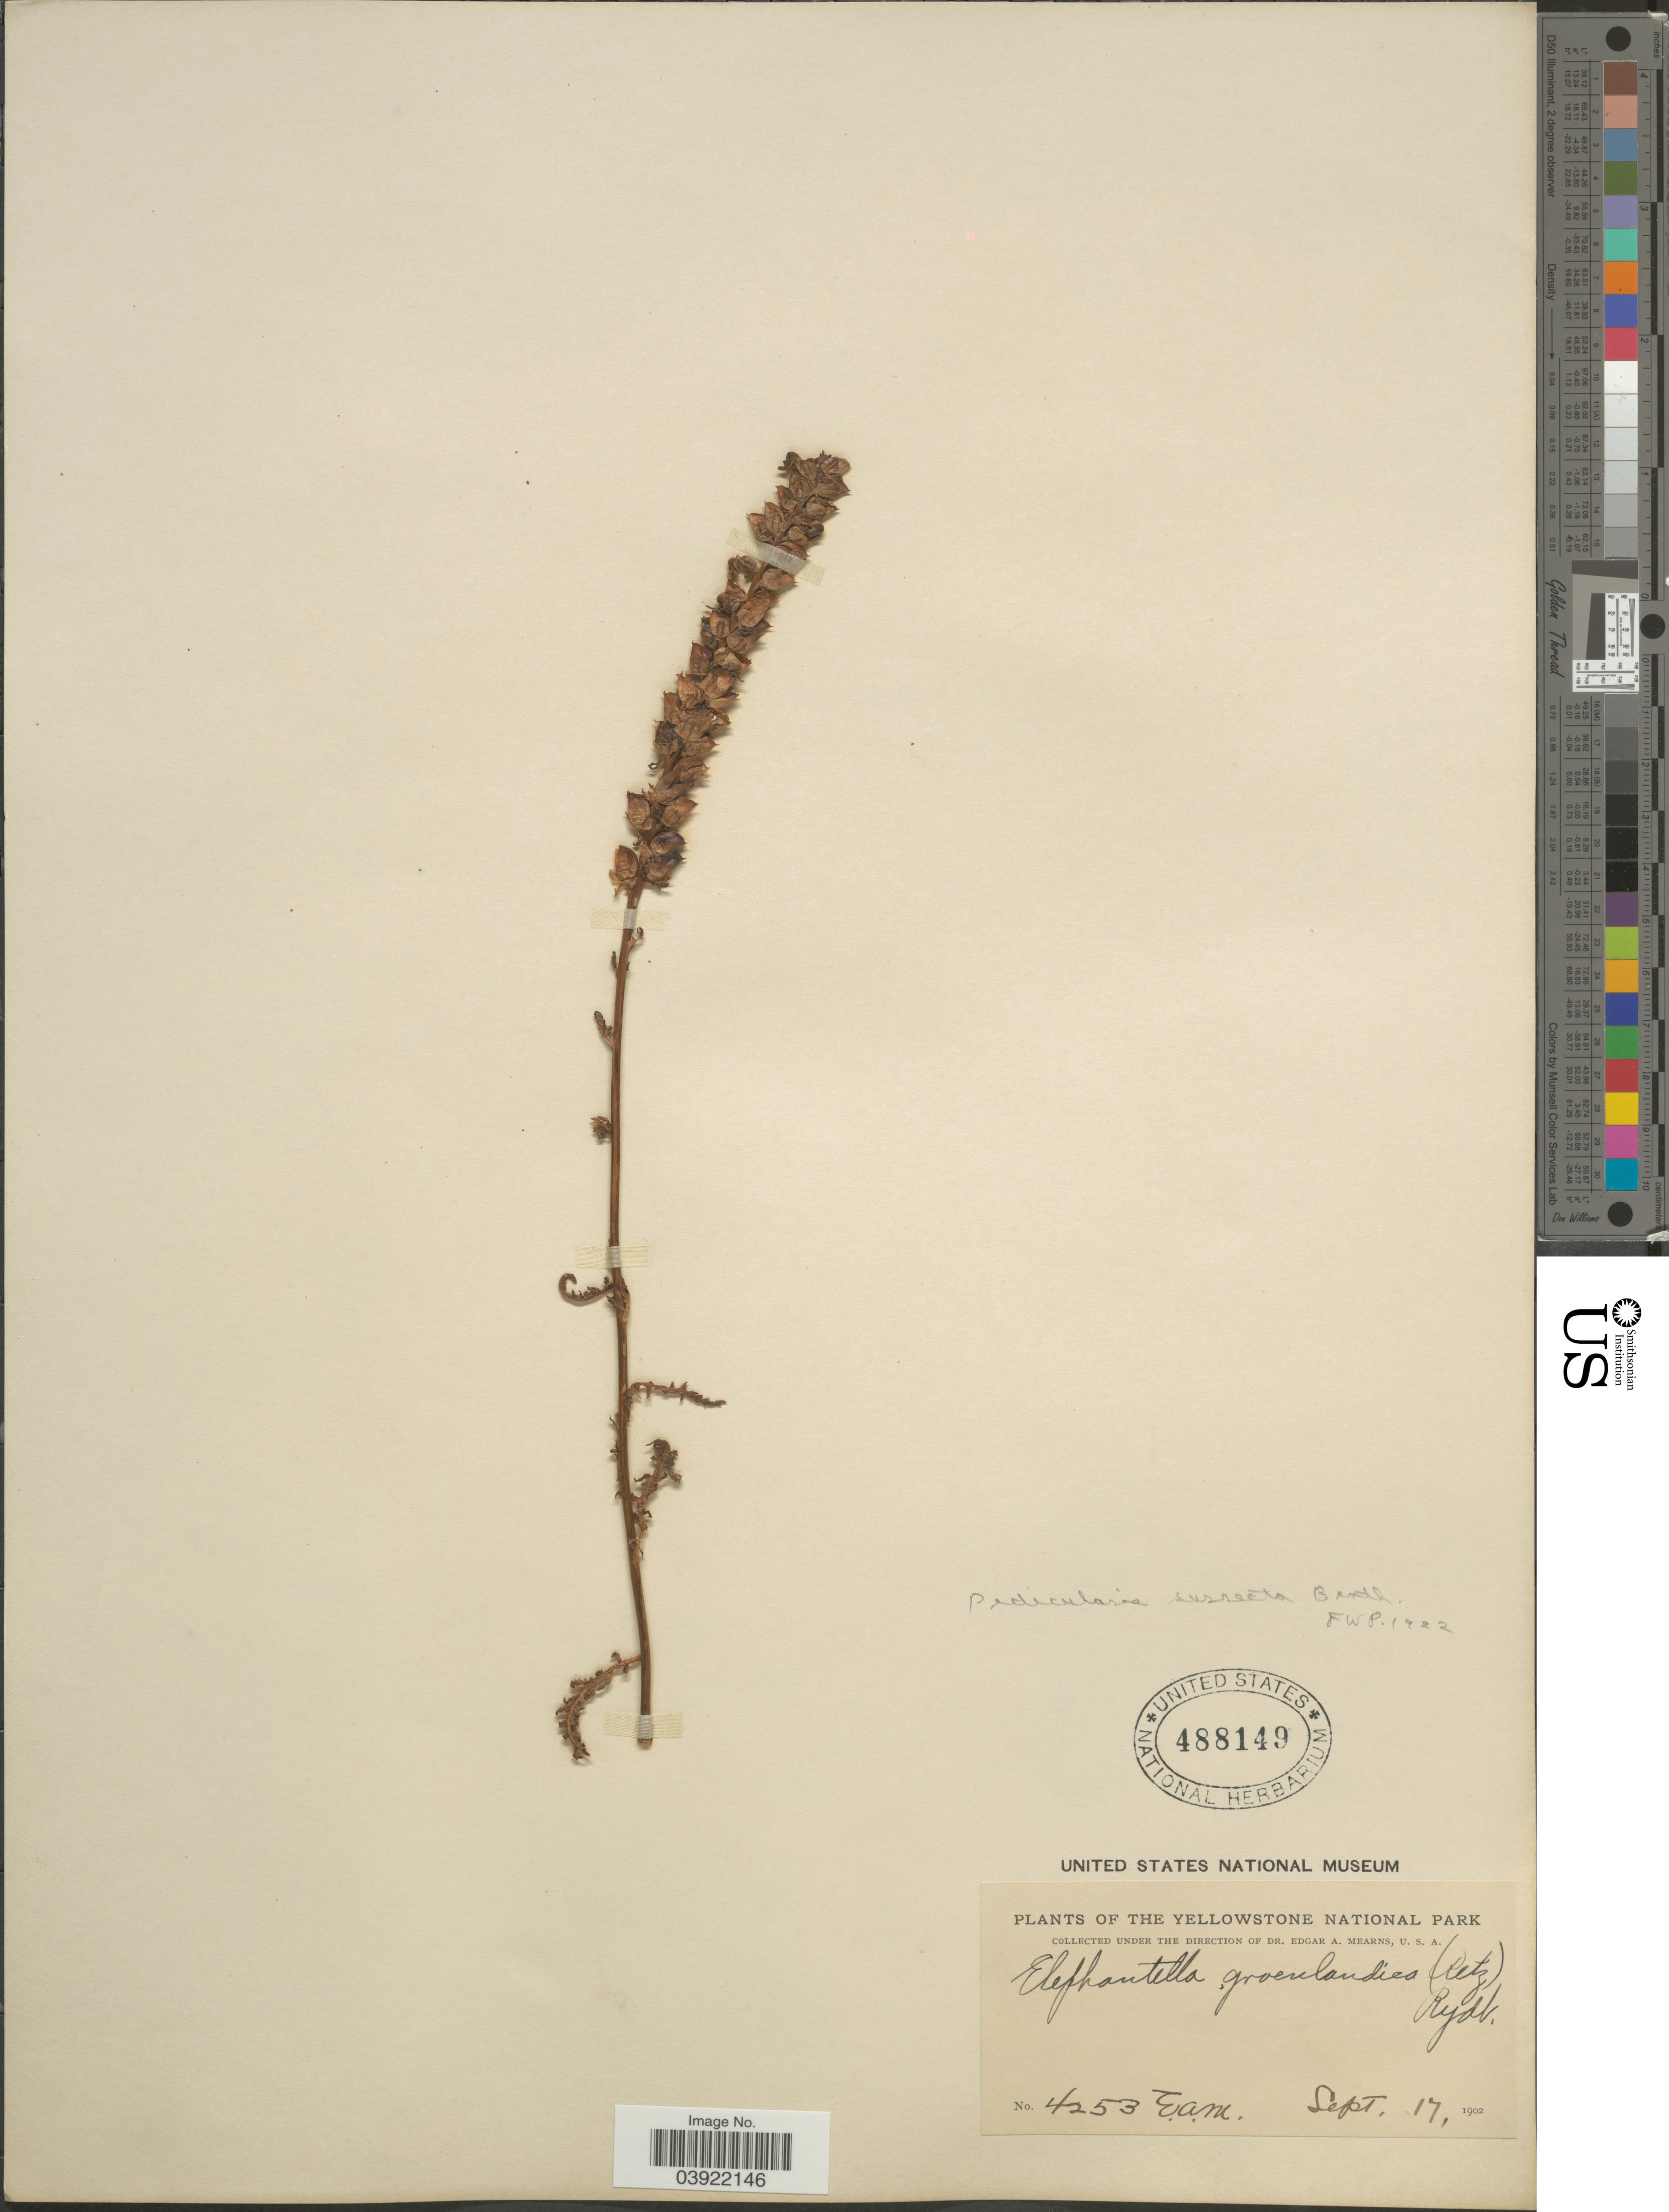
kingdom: Plantae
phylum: Tracheophyta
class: Magnoliopsida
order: Lamiales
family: Orobanchaceae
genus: Pedicularis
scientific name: Pedicularis groenlandica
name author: Retz.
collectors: E. A. Mearns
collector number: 4253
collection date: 1902-09-17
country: United States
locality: Yellowstone National Park.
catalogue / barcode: US 488149